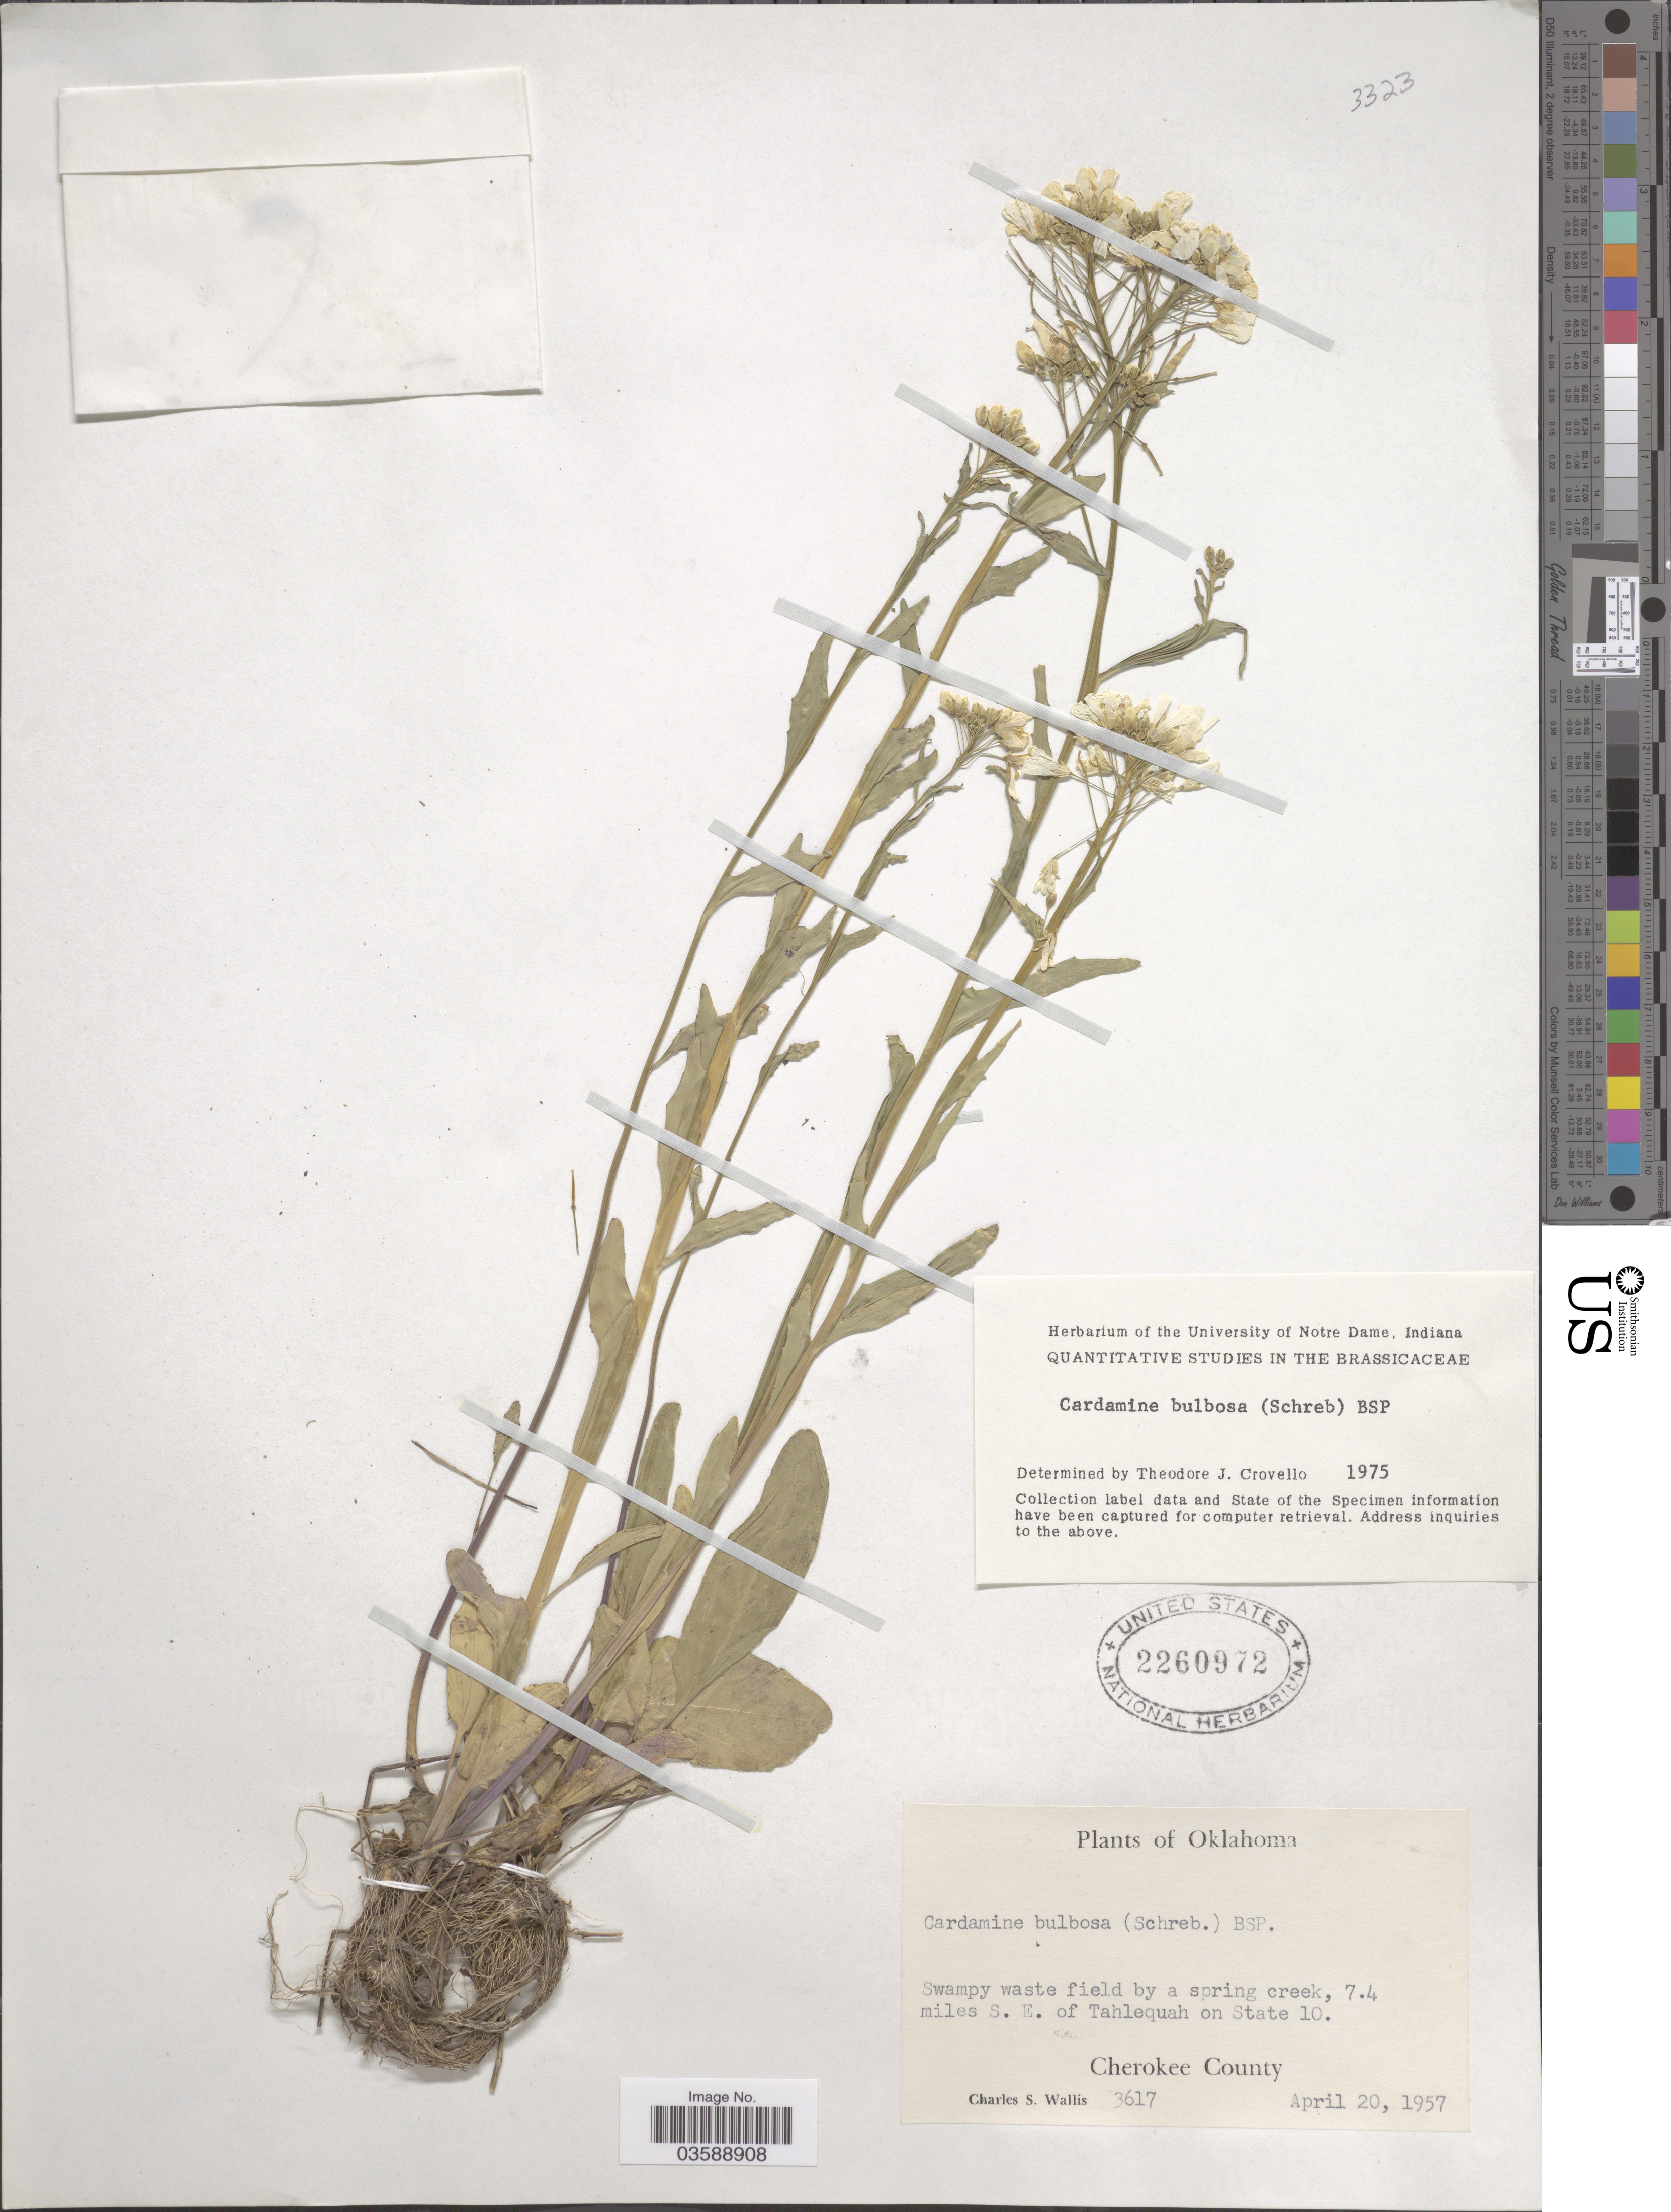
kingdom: Plantae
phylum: Tracheophyta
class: Magnoliopsida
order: Brassicales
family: Brassicaceae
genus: Cardamine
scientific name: Cardamine bulbosa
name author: (Schreb. ex Muhl.) Britton et al.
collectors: C. S. Wallis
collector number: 3617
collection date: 1957-04-20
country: United States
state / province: Oklahoma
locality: Swampy waste field by a spring creek, 7.4 miles S.E. of Tahlequah on State 10. Cherokee County.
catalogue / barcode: US 2260972